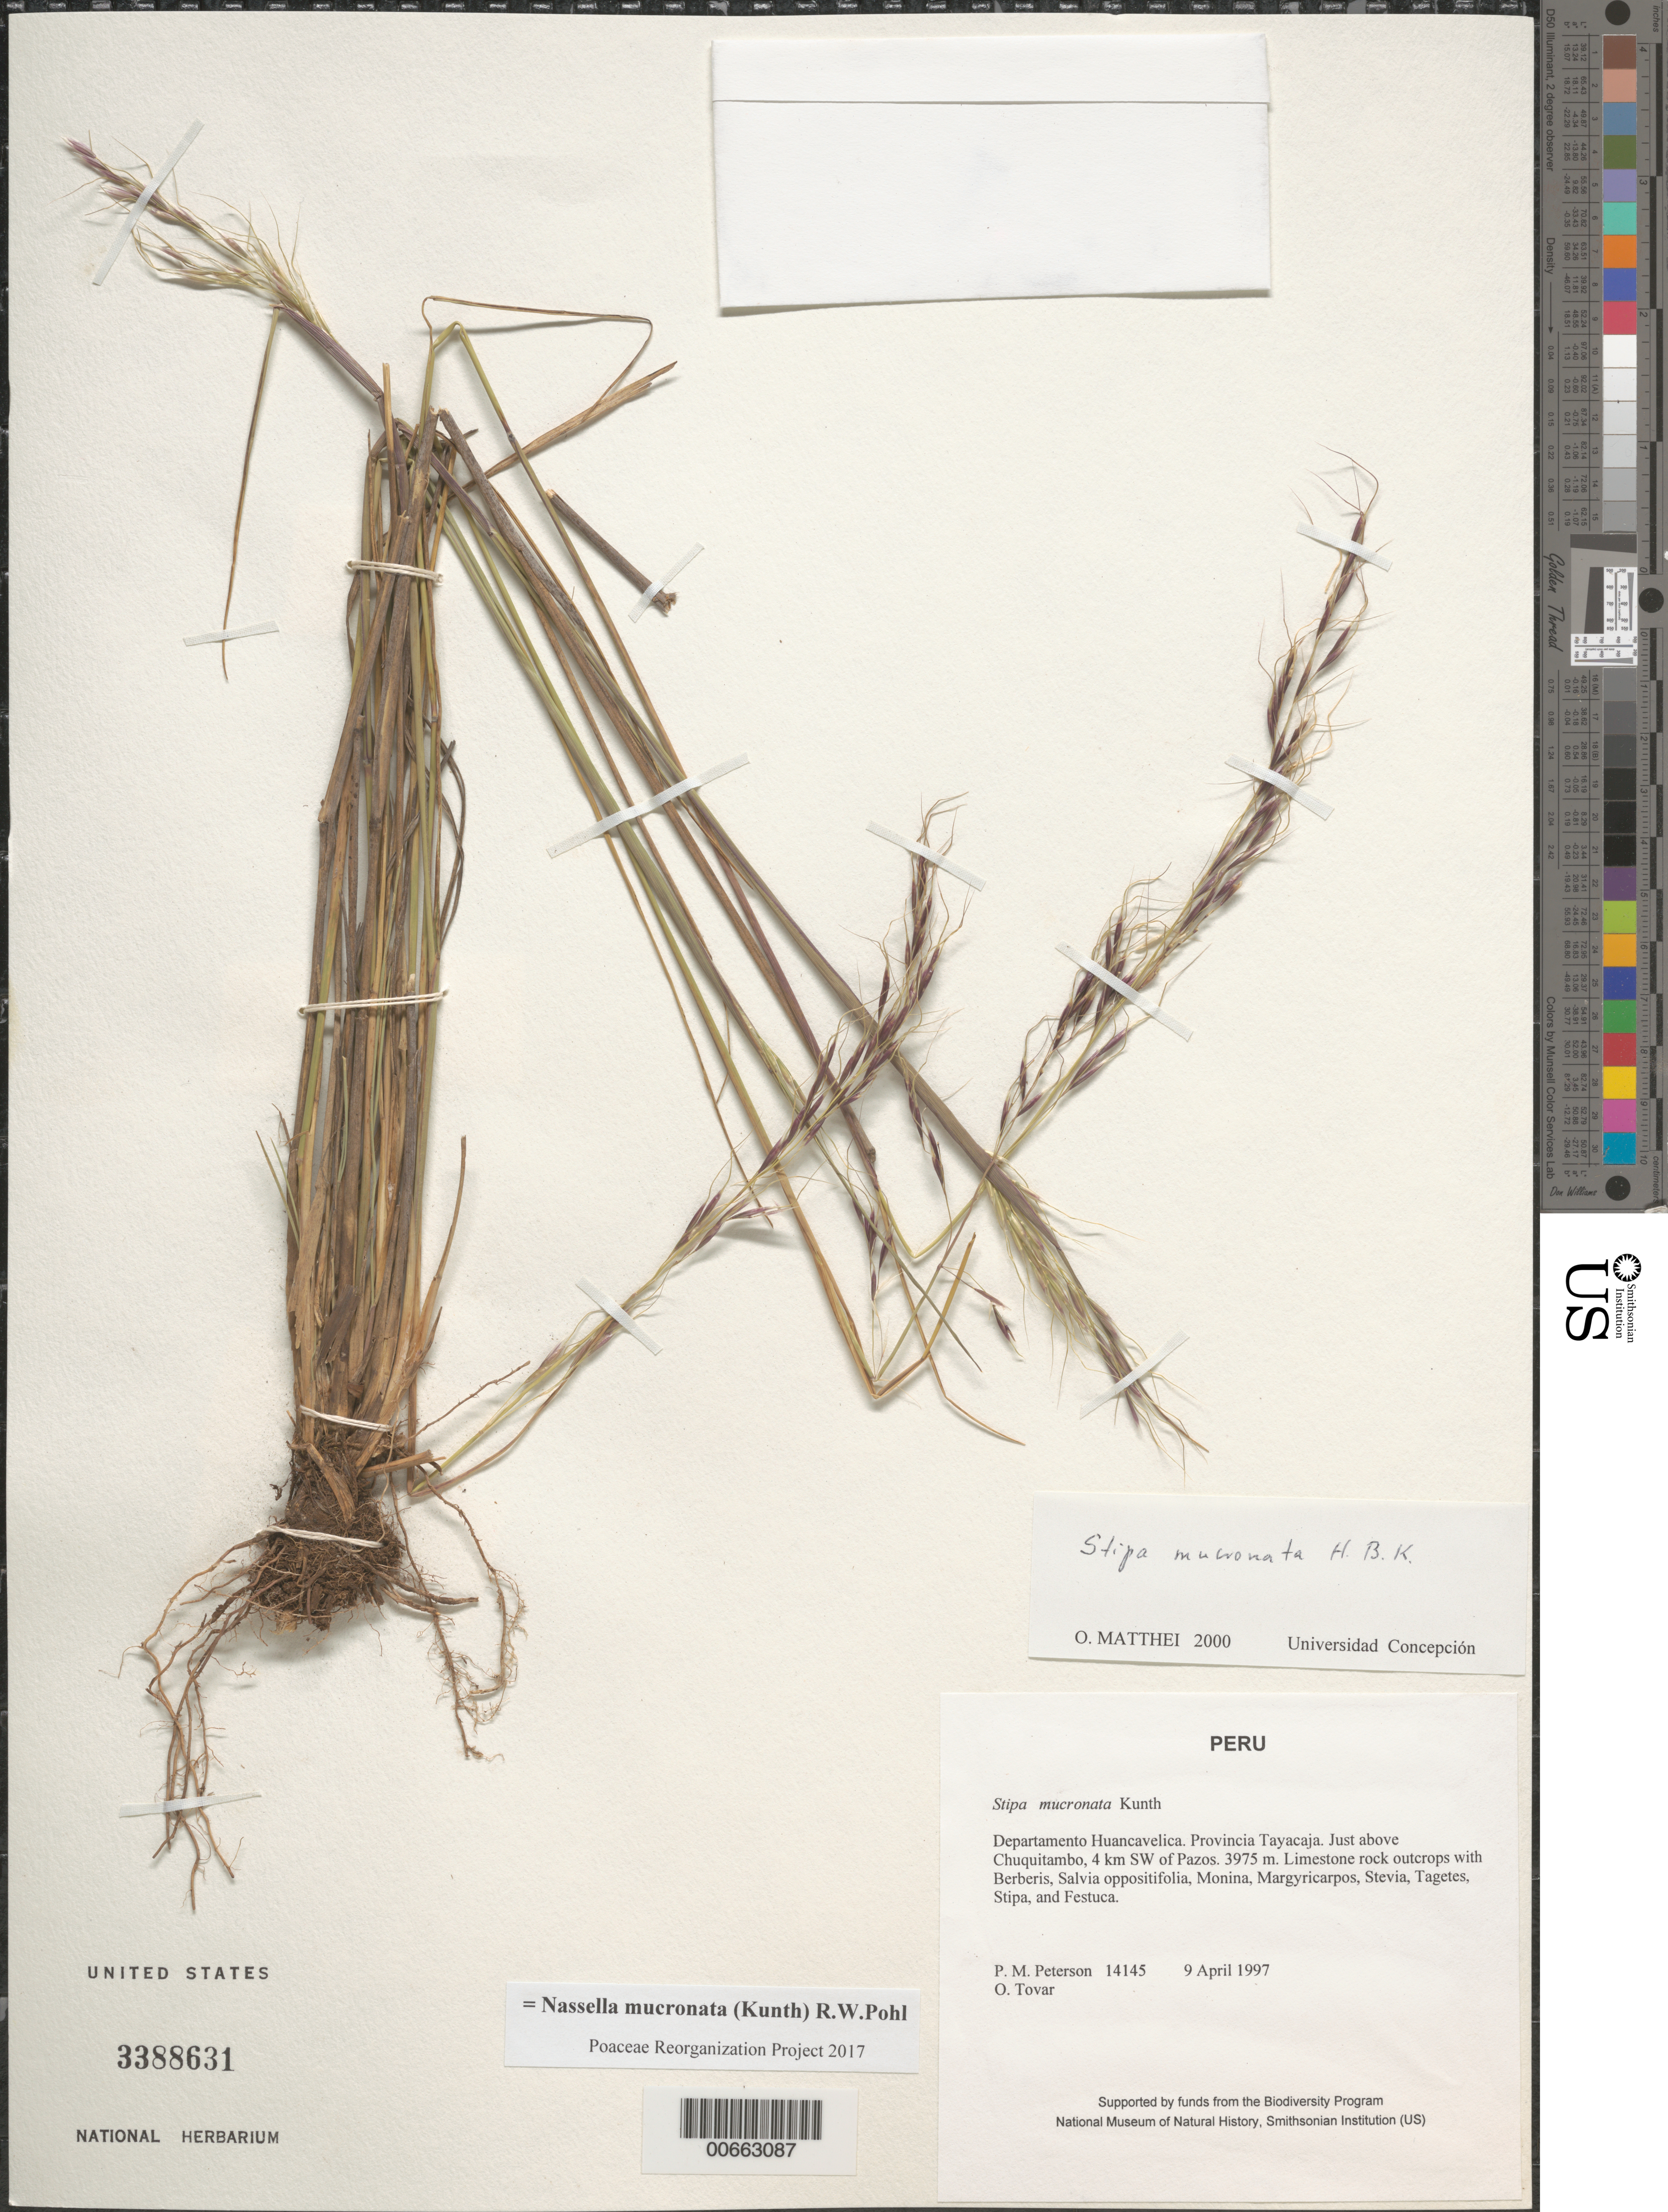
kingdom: Plantae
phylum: Tracheophyta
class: Liliopsida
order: Poales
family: Poaceae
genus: Nassella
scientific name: Nassella mucronata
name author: (Kunth) R.W. Pohl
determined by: Poaceae Reorganization Project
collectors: P. M. Peterson & Ó. Tovar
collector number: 14145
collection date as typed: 09 Apr 1997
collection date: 1997-04-09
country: Peru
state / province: Huancavelica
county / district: Tayacaja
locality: Just above Chuquitambo, 4 km SW of Pazos.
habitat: Limestone rock outcrops with Berberis, Salvia oppositifolia, Monina, Margyricarpos, Stevia, Tagetes, Stipa, and Festuca.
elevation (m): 3975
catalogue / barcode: US 3388631